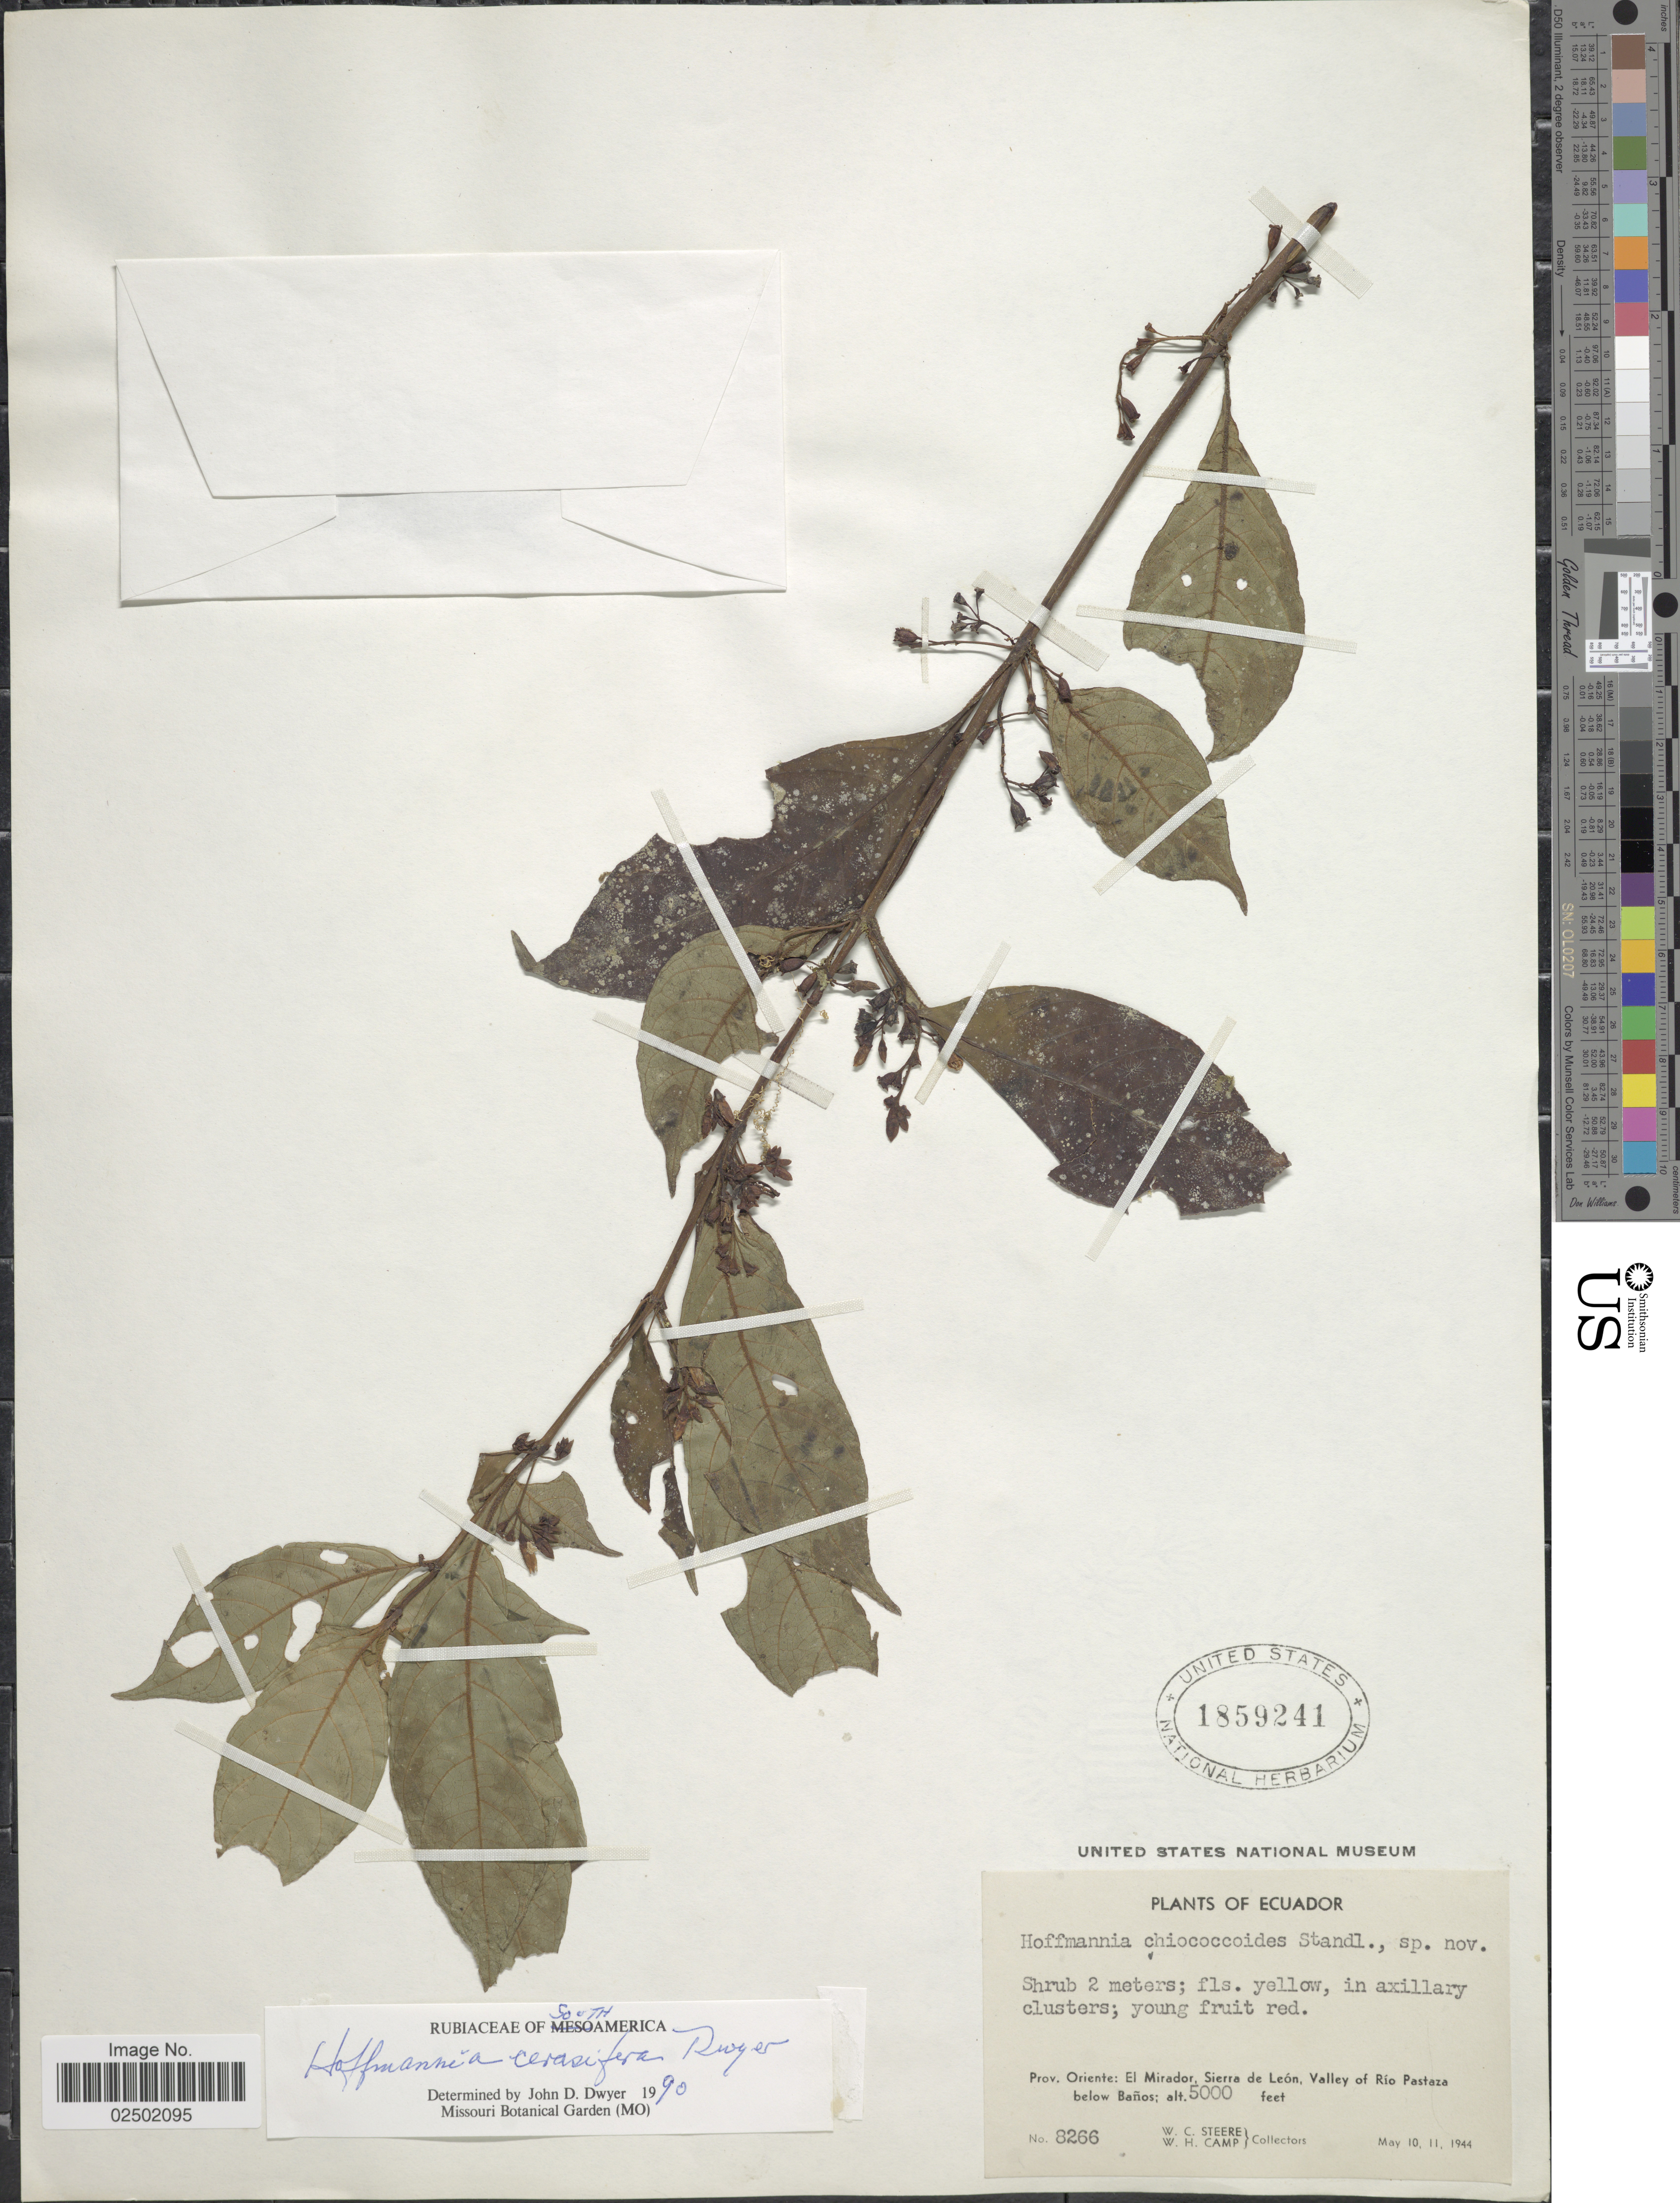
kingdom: Plantae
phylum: Tracheophyta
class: Magnoliopsida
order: Gentianales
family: Rubiaceae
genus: Hoffmannia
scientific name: Hoffmannia cerasifera Standl. sp. nov. ined.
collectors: W. C. Steere & W. H. Camp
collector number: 8266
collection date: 1944-05-10/1944-05-11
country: Cuba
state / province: Oriente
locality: Prov. Oriente: El Mirador, Sierra de Leon, Valley of Rio Pastaza below Banos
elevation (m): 1524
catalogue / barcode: US 1859241